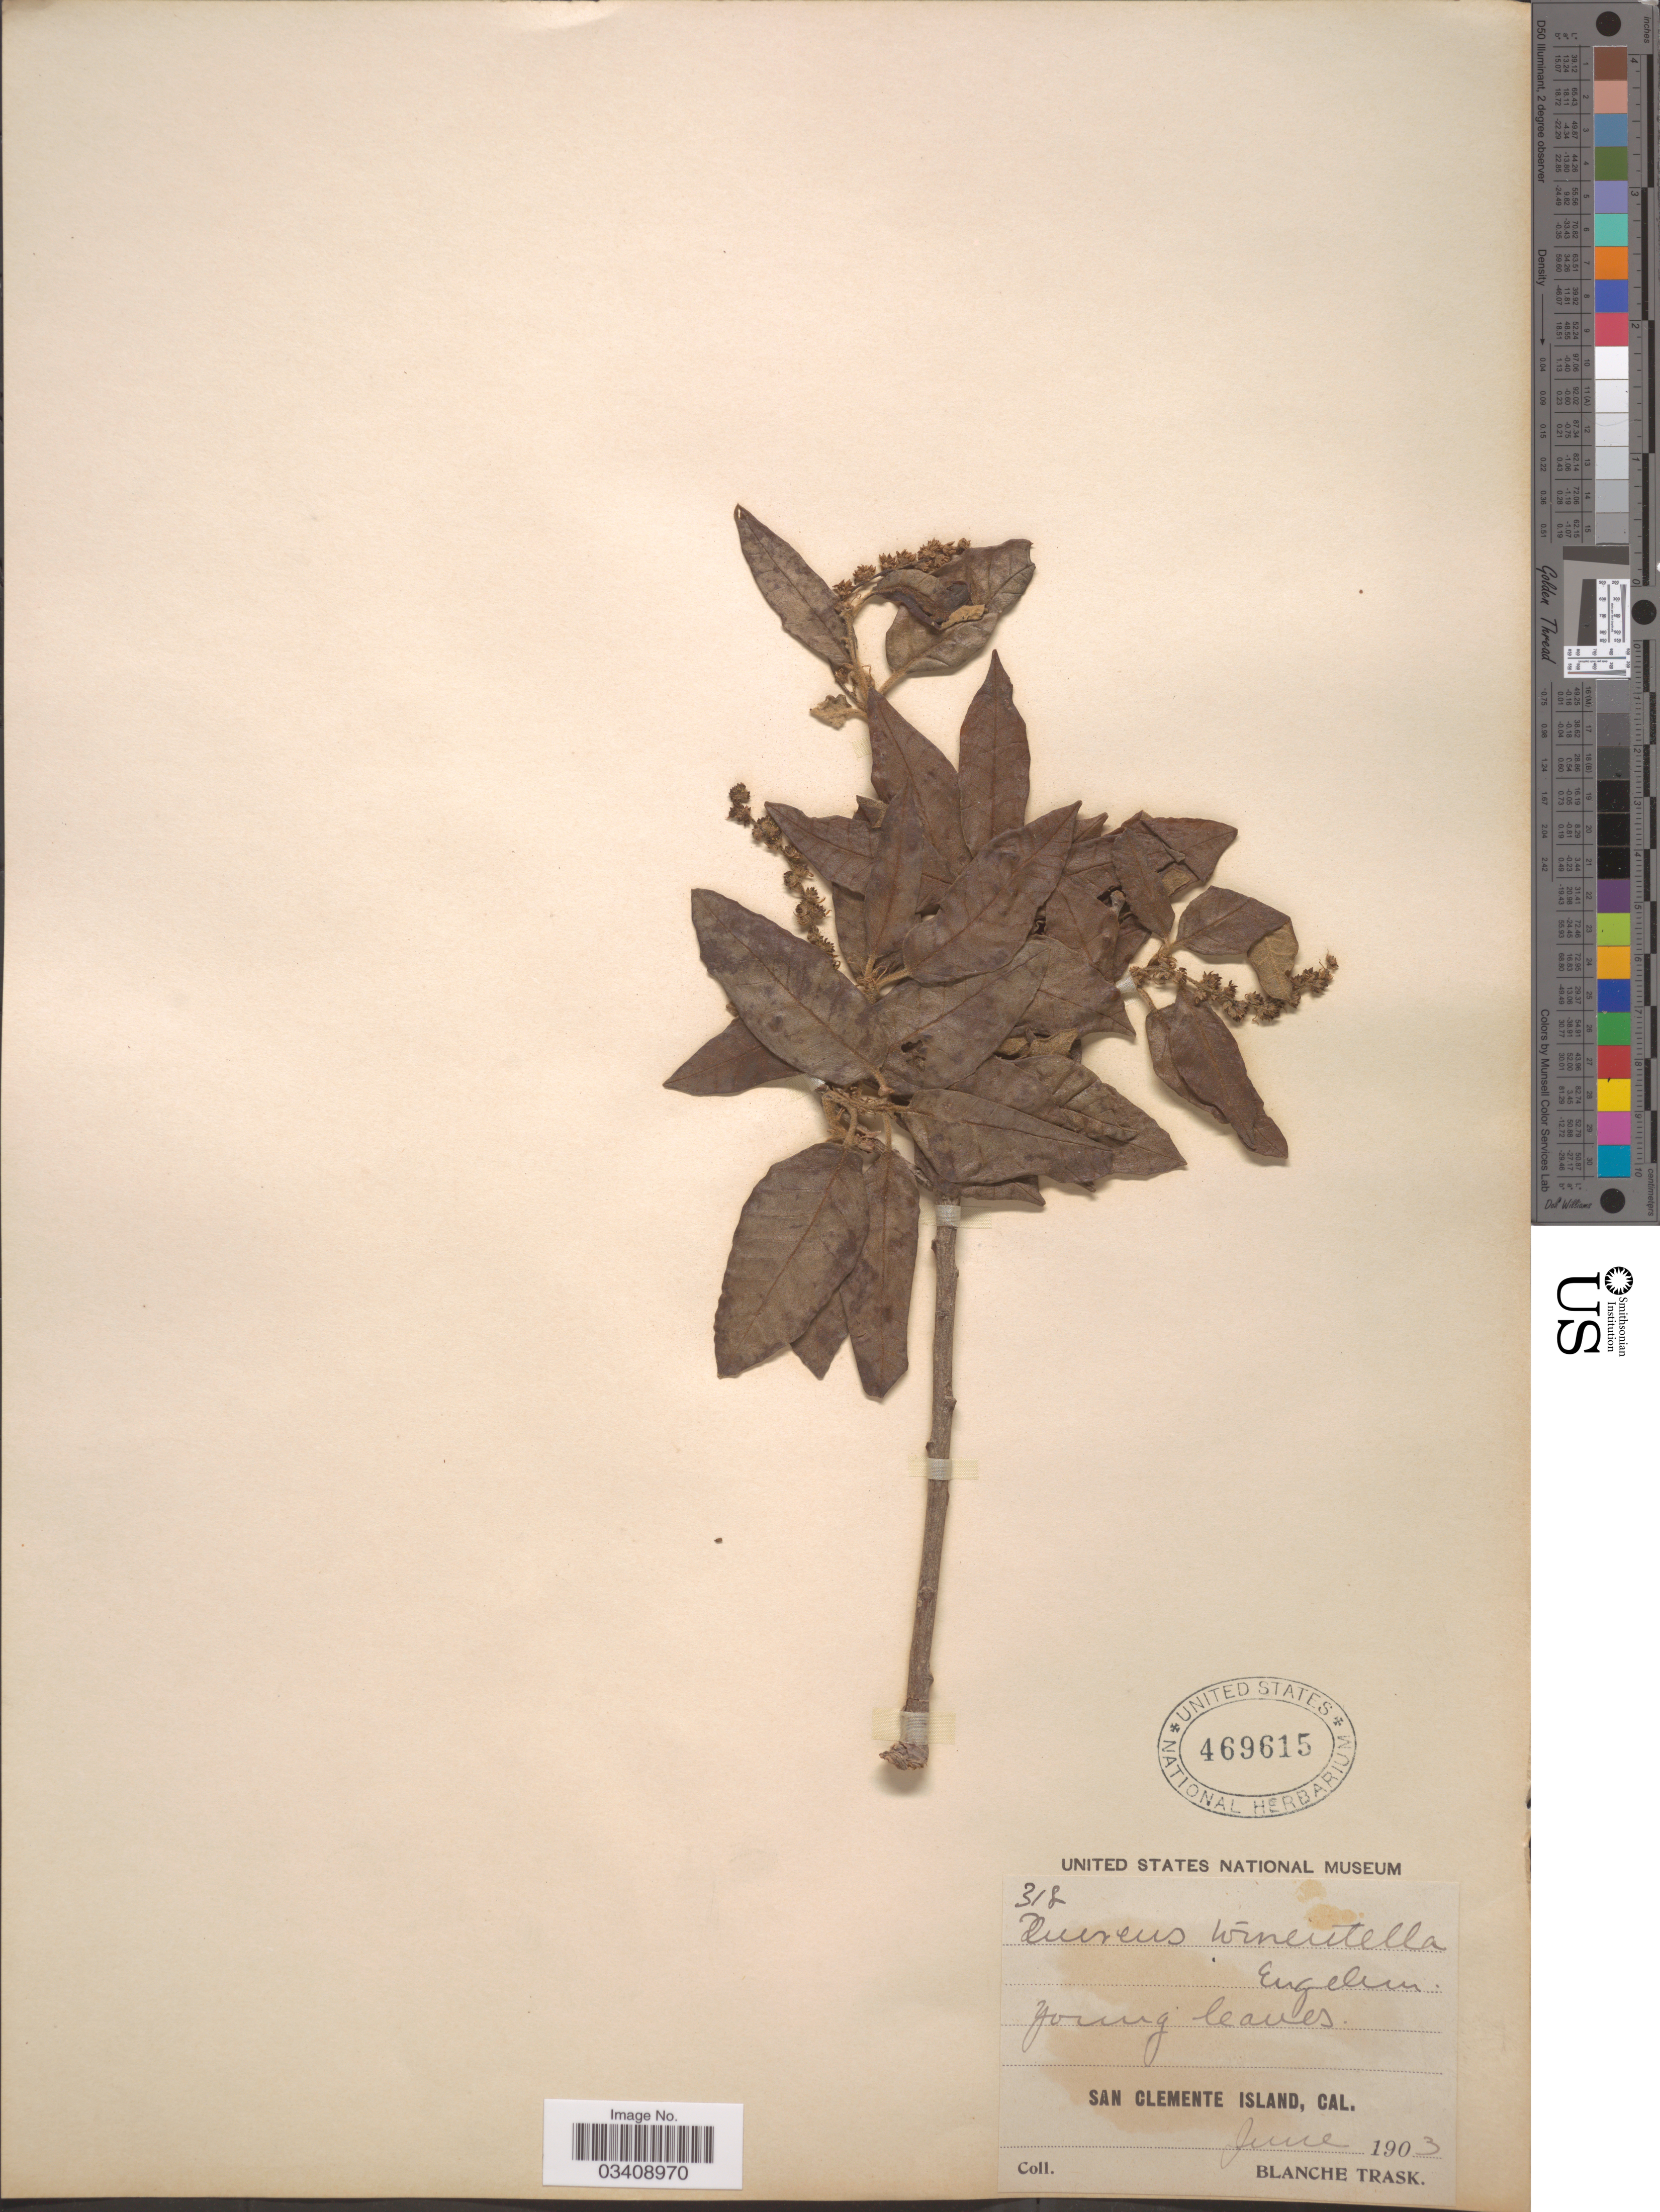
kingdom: Plantae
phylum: Tracheophyta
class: Magnoliopsida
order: Fagales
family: Fagaceae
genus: Quercus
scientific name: Quercus tomentella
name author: Engelm.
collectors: B. Trask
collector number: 318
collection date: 1903-06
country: United States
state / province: California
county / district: Los Angeles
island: San Clemente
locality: San Clemente Island.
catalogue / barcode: US 469615